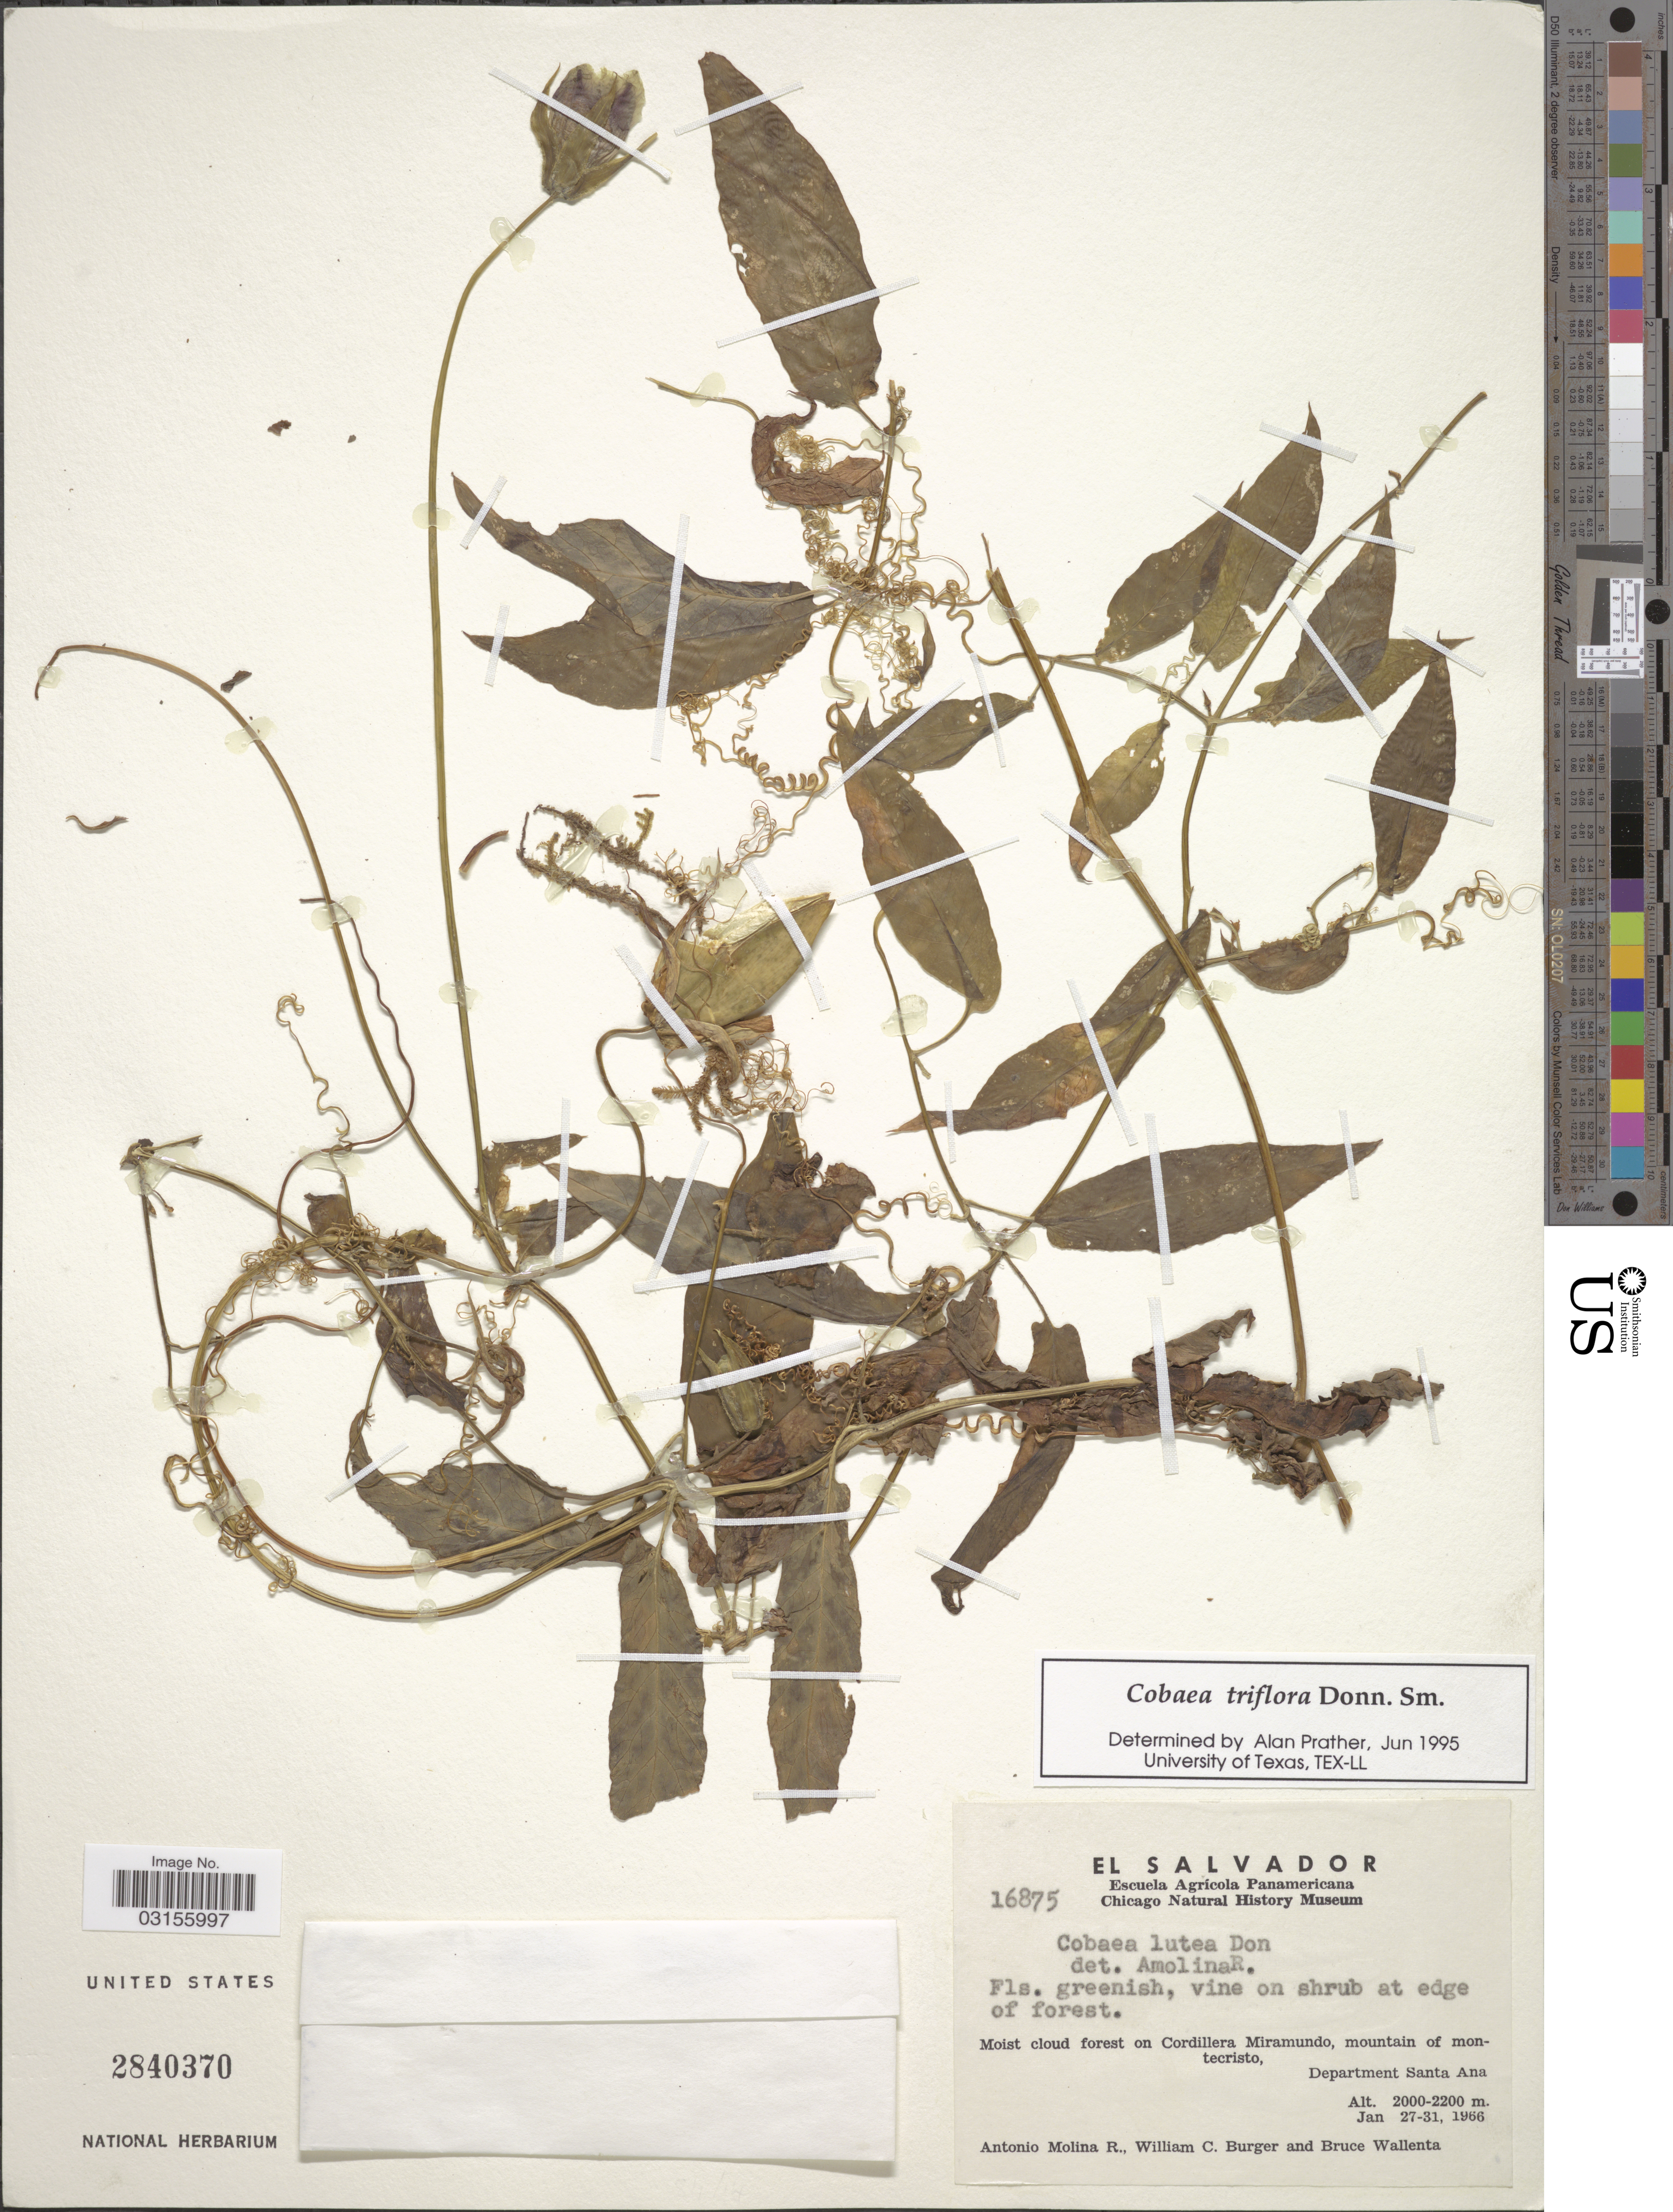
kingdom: Plantae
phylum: Tracheophyta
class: Magnoliopsida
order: Ericales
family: Polemoniaceae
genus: Cobaea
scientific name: Cobaea triflora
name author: Donn. Sm.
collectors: A. Molina R., W. Burger & B. Wallenta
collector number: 16875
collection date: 1966-01-27/1966-01-31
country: El Salvador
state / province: Santa Ana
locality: Moist cloud forest on Cordillera Miramundo, mountain of montecristo, Department Santa Ana.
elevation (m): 2000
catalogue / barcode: US 2840370